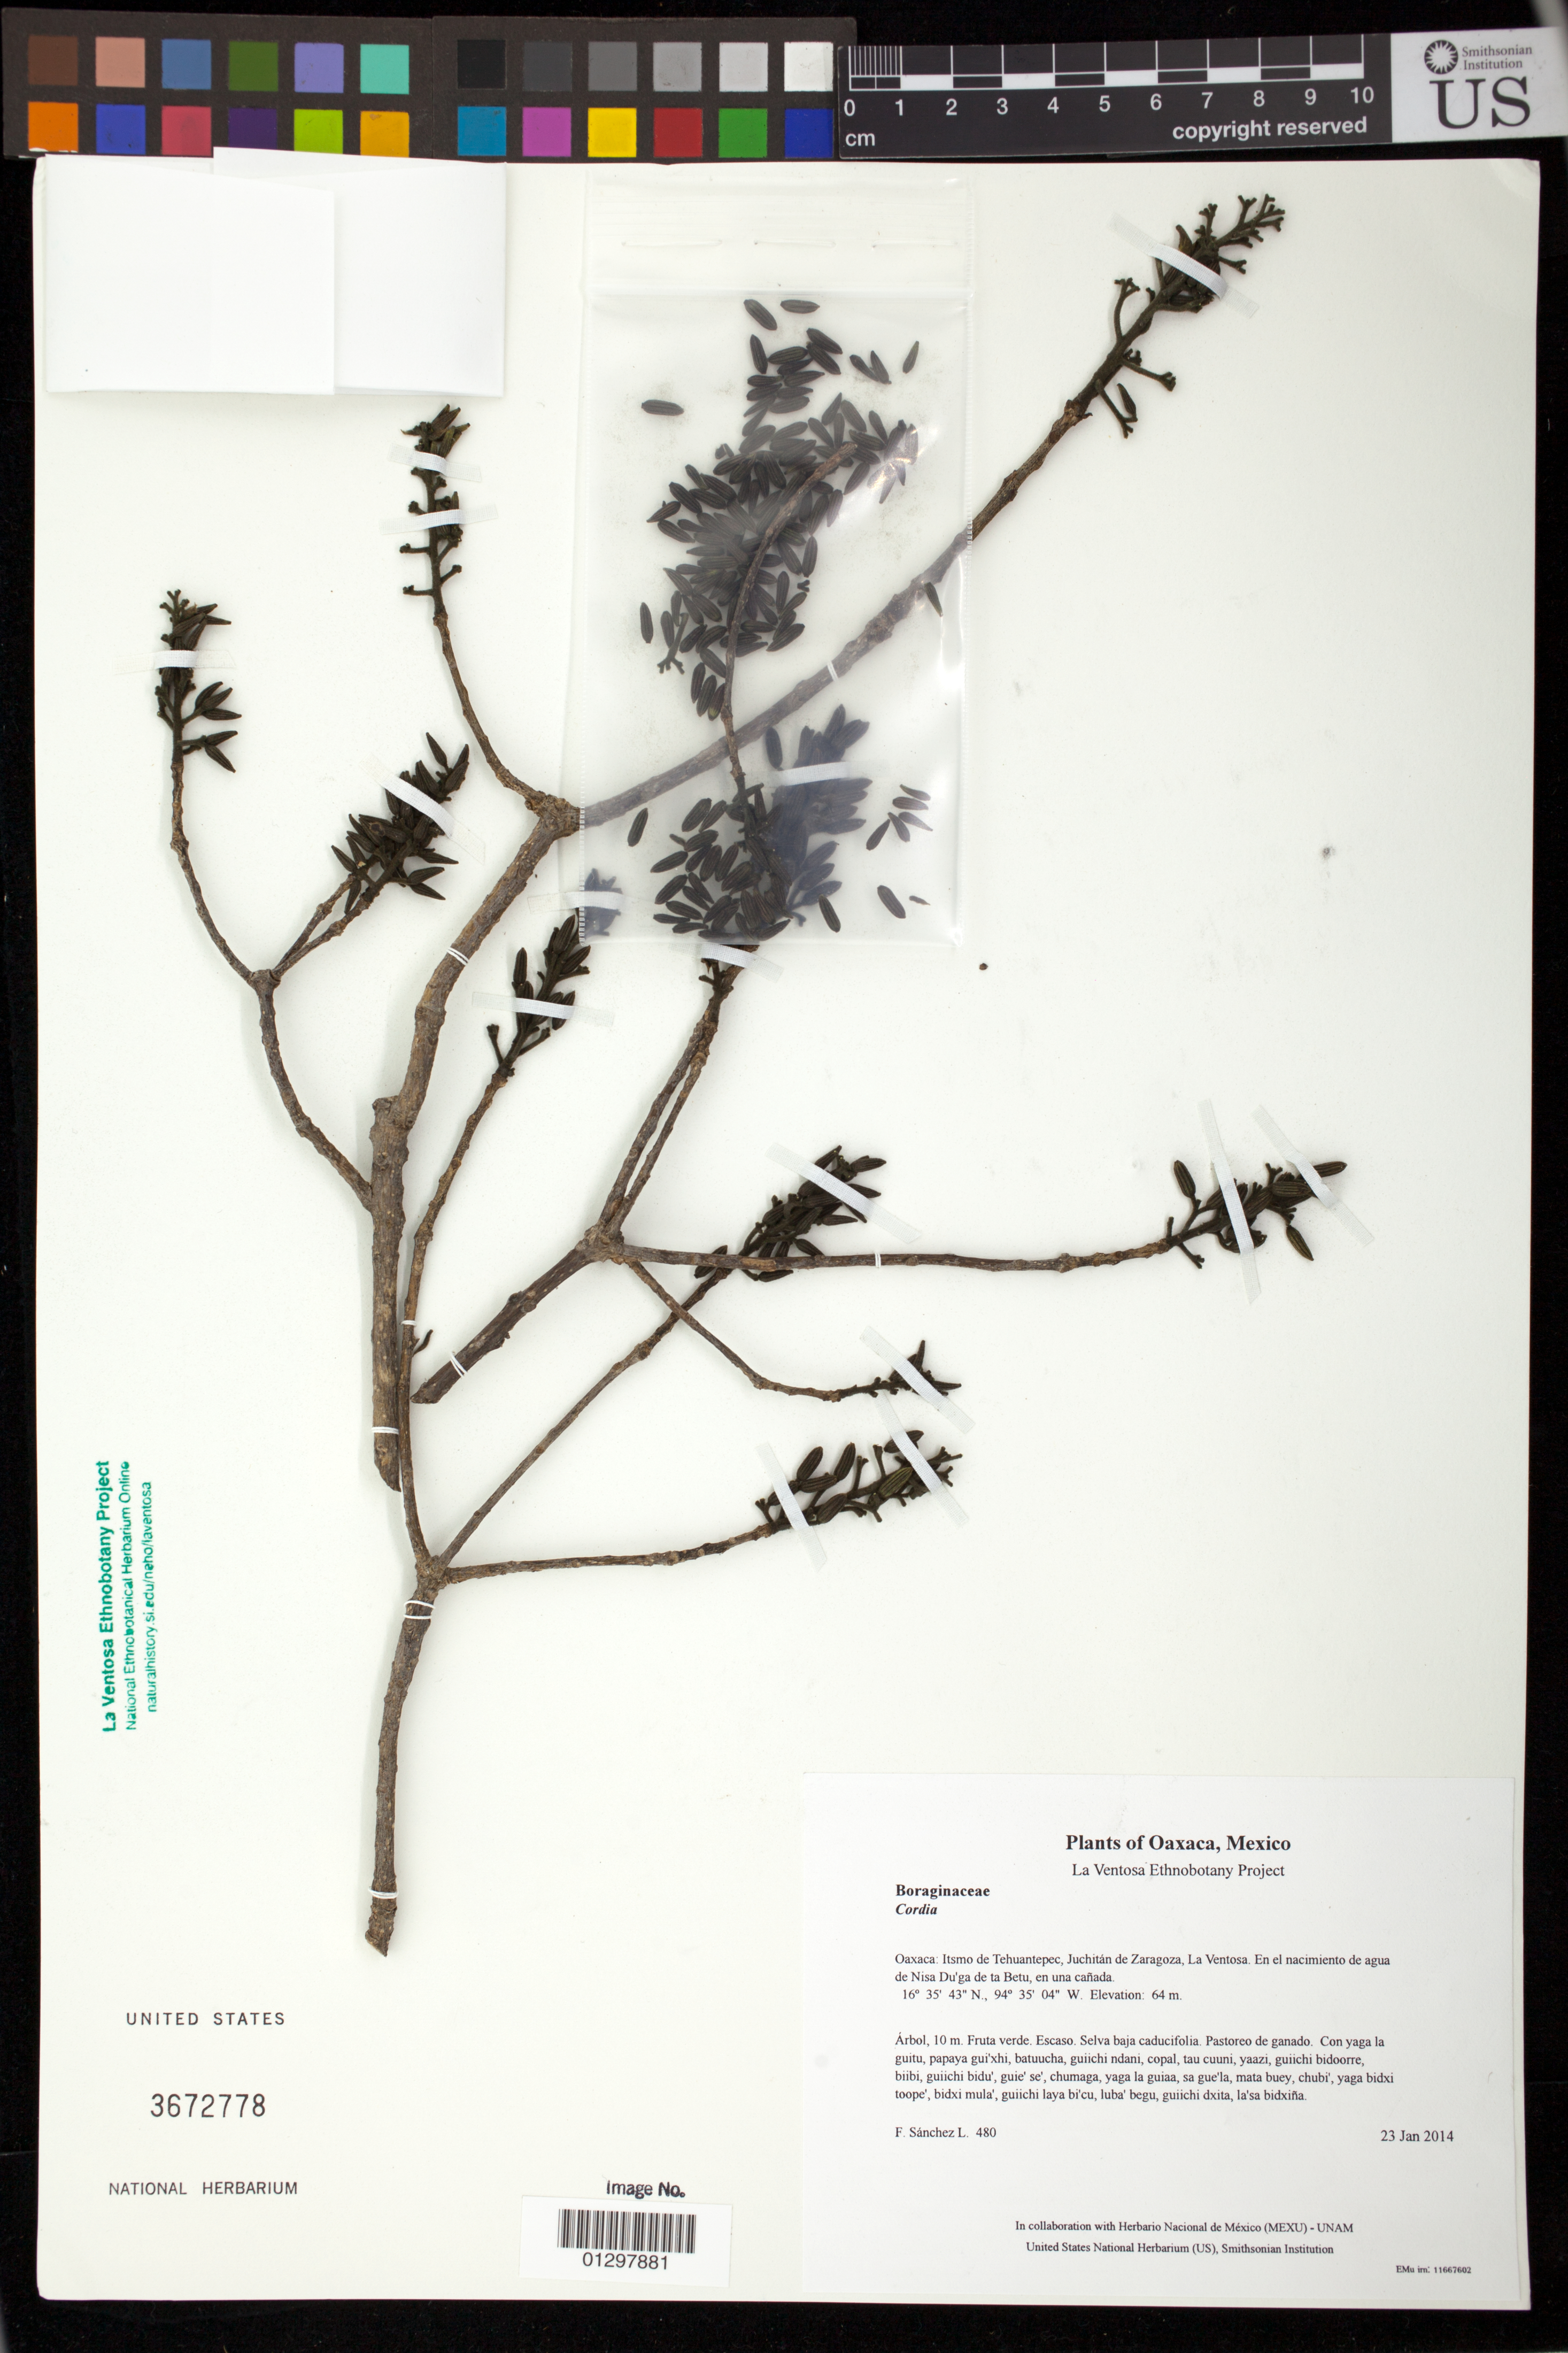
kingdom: Plantae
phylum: Tracheophyta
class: Magnoliopsida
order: Boraginales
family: Cordiaceae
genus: Cordia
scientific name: Cordia sp.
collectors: F. Sánchez L.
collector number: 480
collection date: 2014-01-23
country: Mexico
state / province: Oaxaca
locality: Itsmo de Tehuantepec, Juchitán de Zaragoza, La Ventosa. En el nacimiento de agua de Nisa Du'ga de ta Betu, en una cañada.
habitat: Selva baja caducifolia. Pastoreo de ganado.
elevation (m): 64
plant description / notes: JEBOT, MEXU, SERO, US; Yaga. 10 m. Cuaananaxhi naga'. Huaxie'.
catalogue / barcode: US 3672778